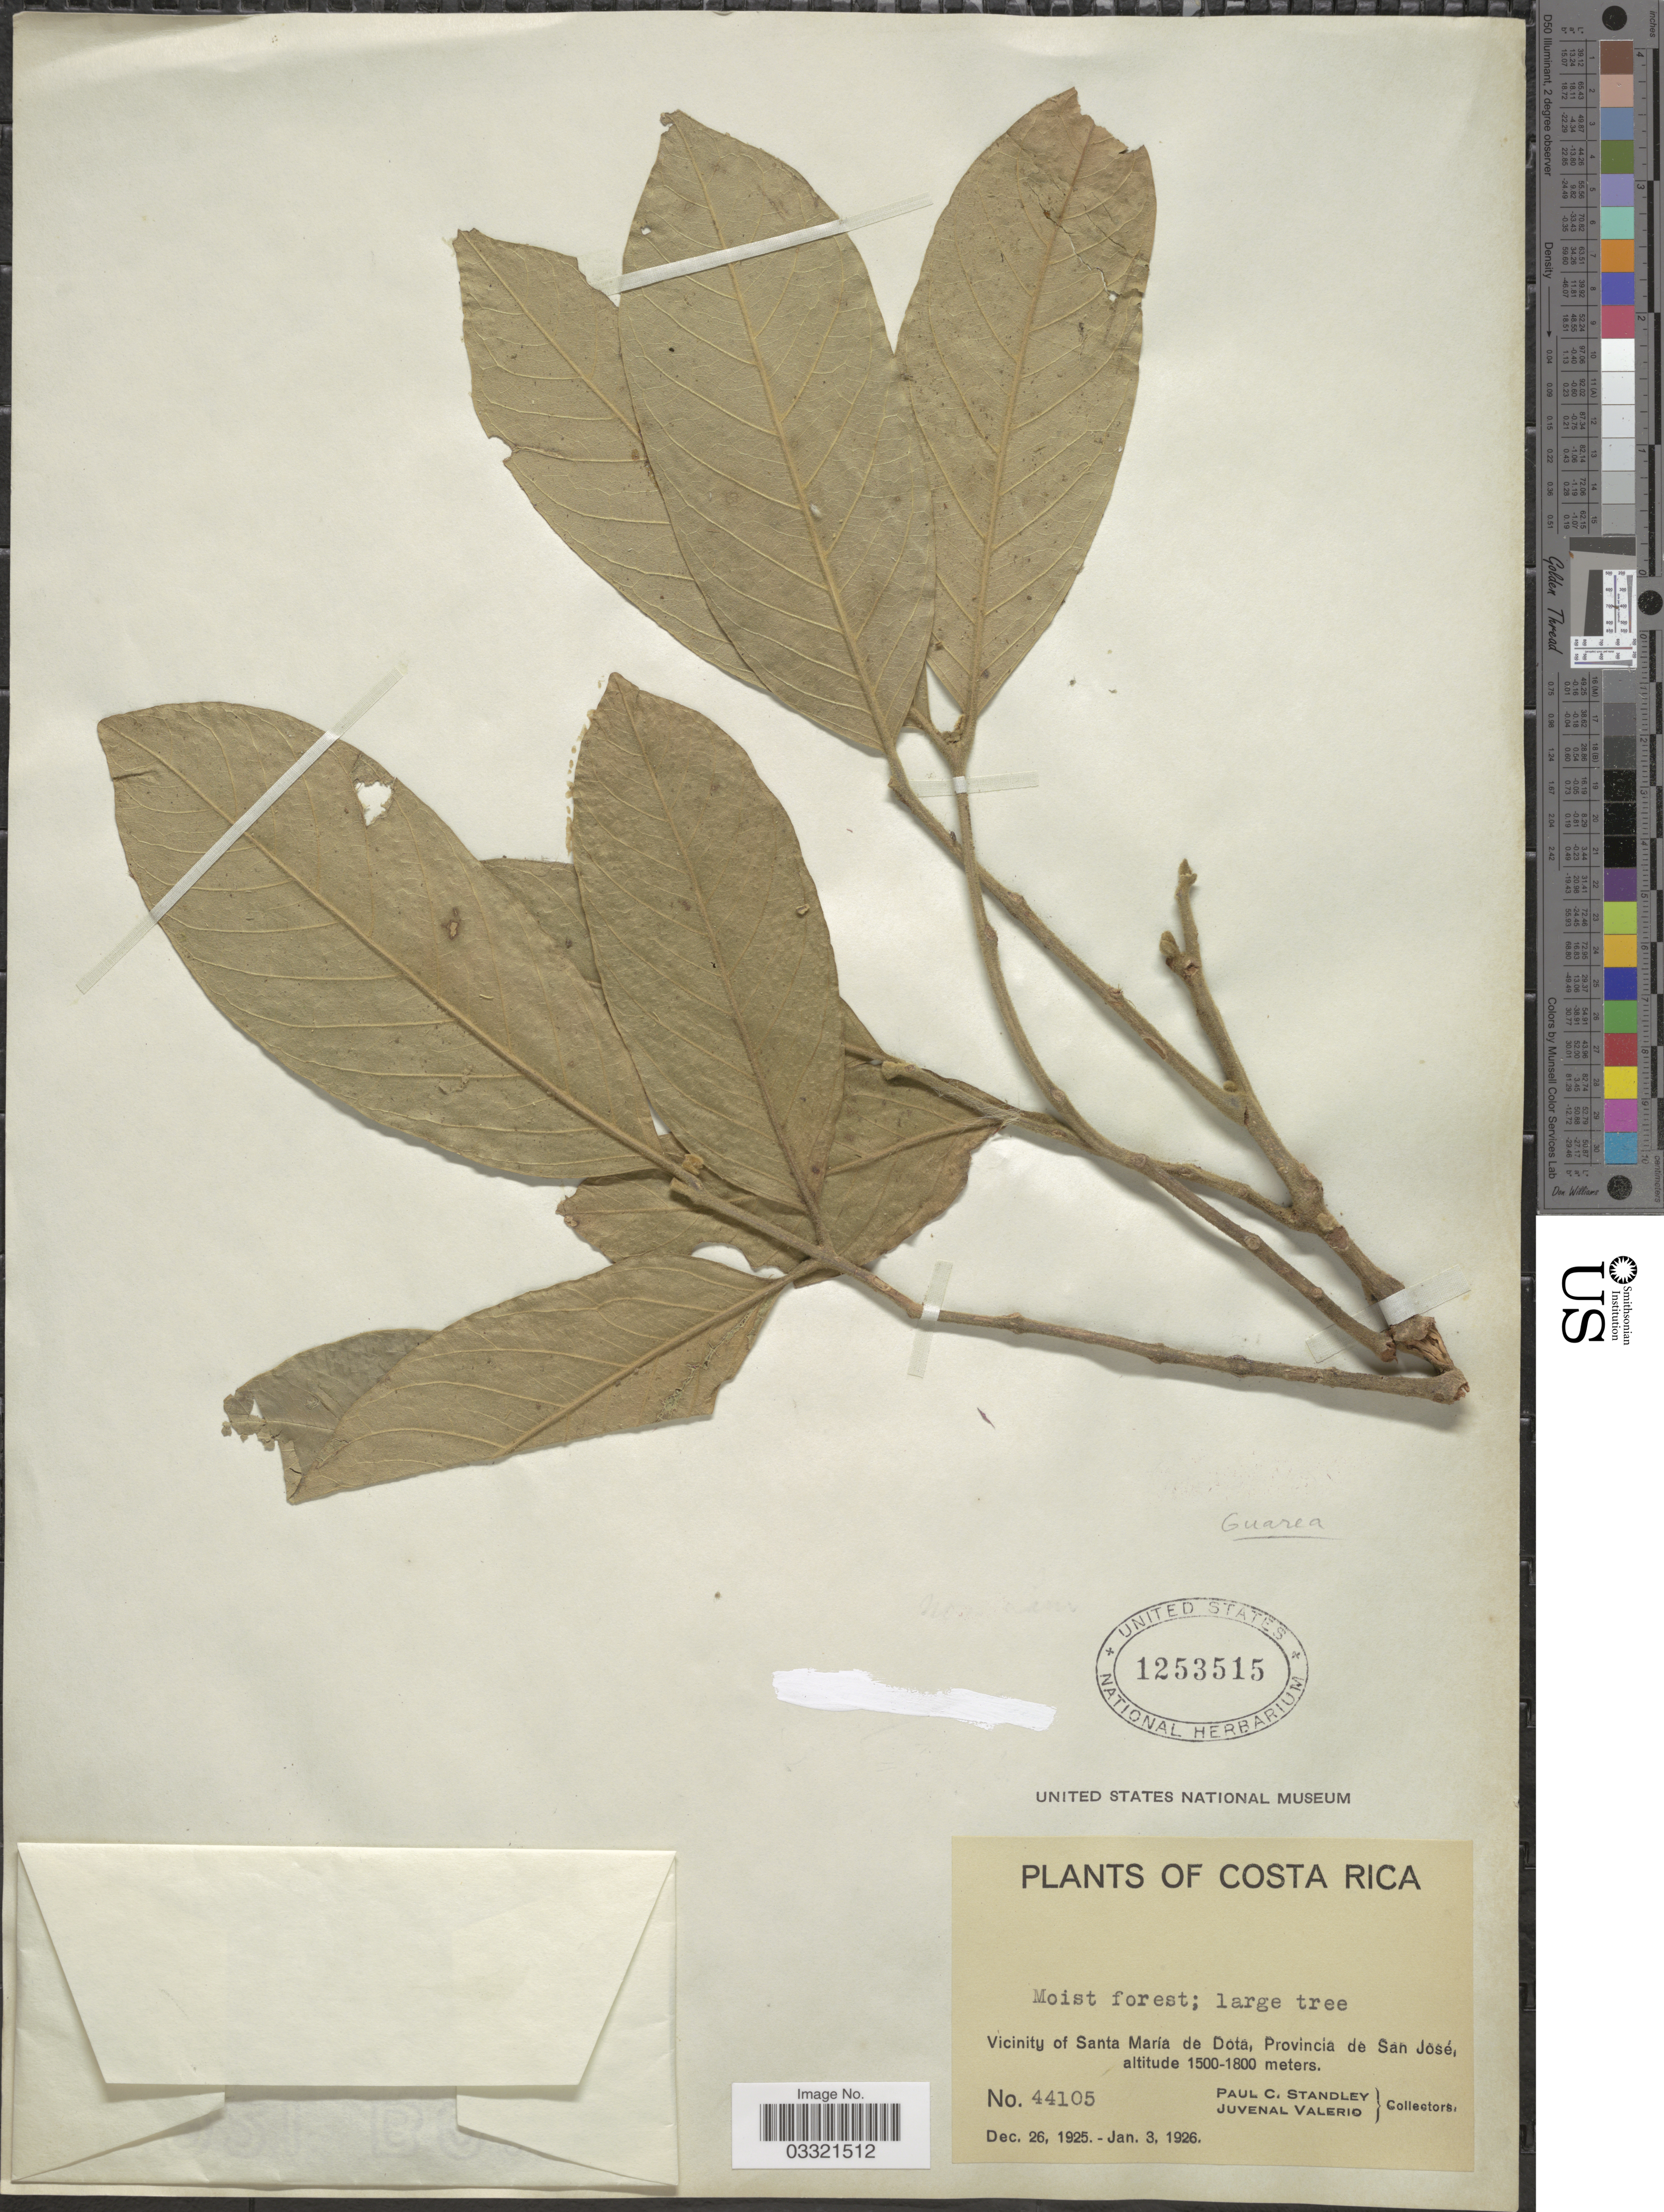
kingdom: Plantae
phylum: Tracheophyta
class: Magnoliopsida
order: Sapindales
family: Meliaceae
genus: Guarea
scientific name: Guarea sp.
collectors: P. C. Standley & J. Valerio R.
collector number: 44105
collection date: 1925-12-26/1926-01-03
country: Costa Rica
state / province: San José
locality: Vicinity of Santa María de Dota.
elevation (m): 1500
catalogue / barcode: US 1253515